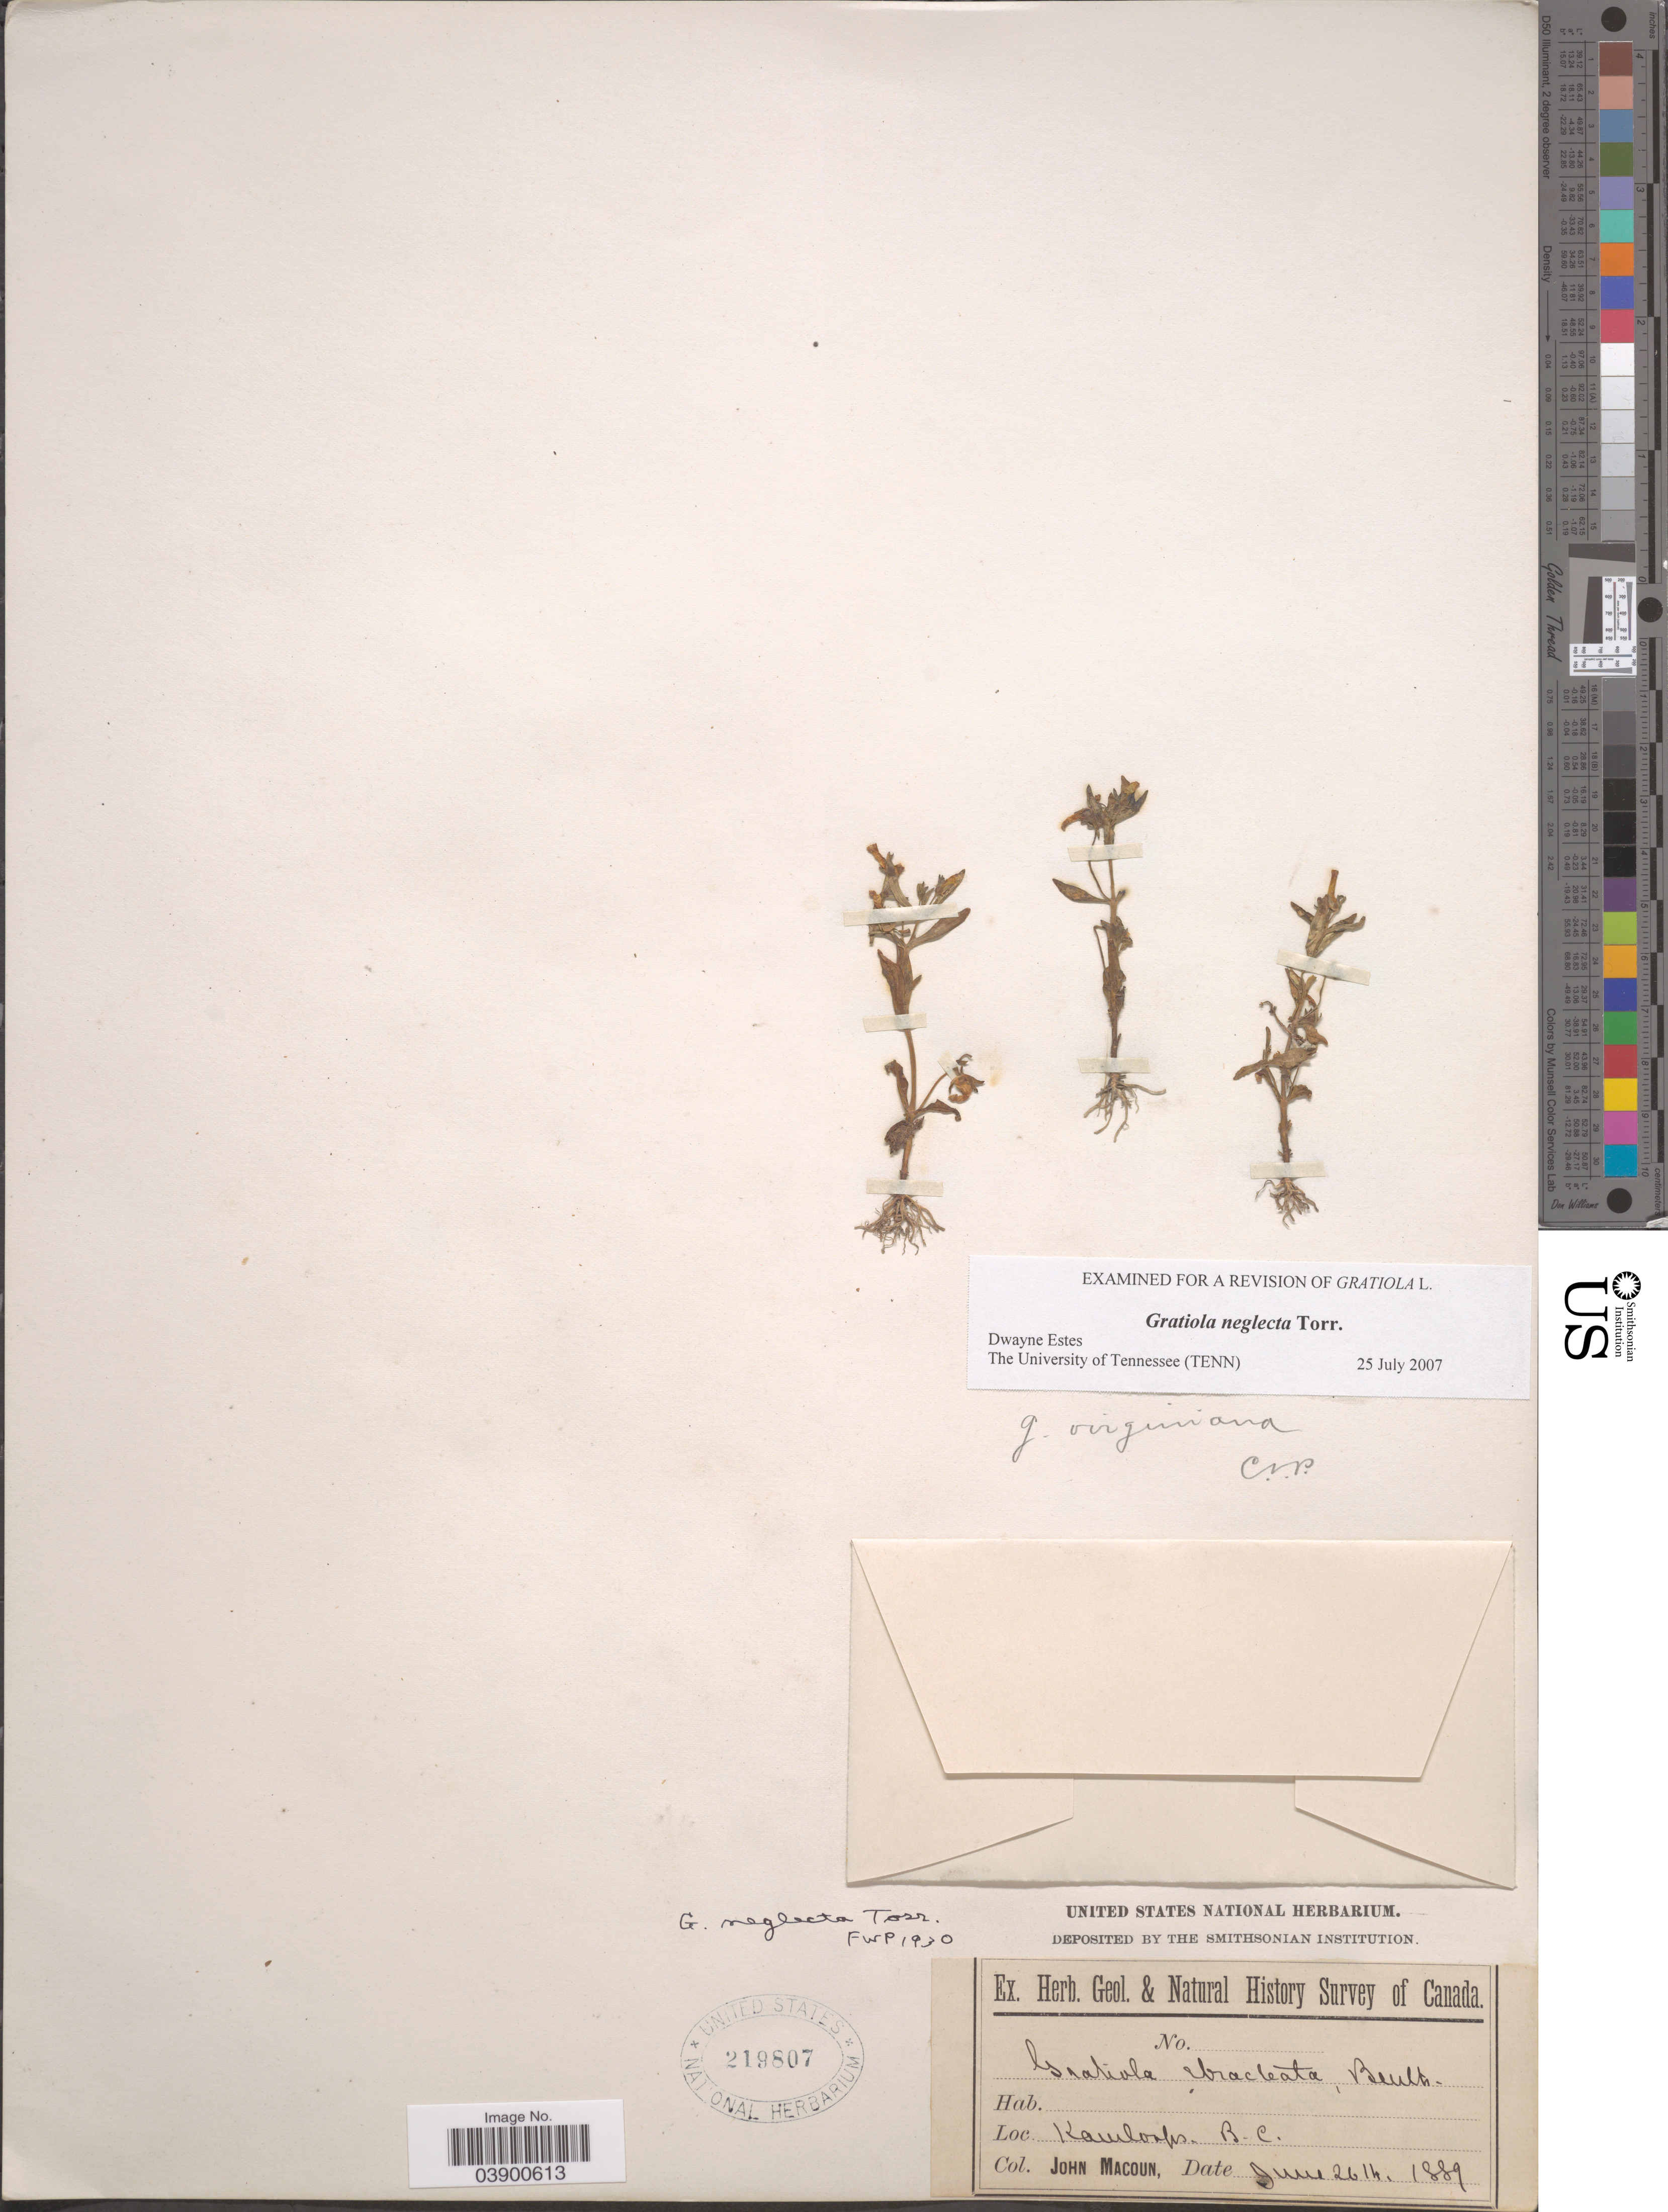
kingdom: Plantae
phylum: Tracheophyta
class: Magnoliopsida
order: Lamiales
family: Plantaginaceae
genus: Gratiola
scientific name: Gratiola neglecta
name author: Torr.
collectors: J. Macoun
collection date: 1889-06-26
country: Canada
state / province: British Columbia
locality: Kamloops.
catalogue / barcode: US 219807